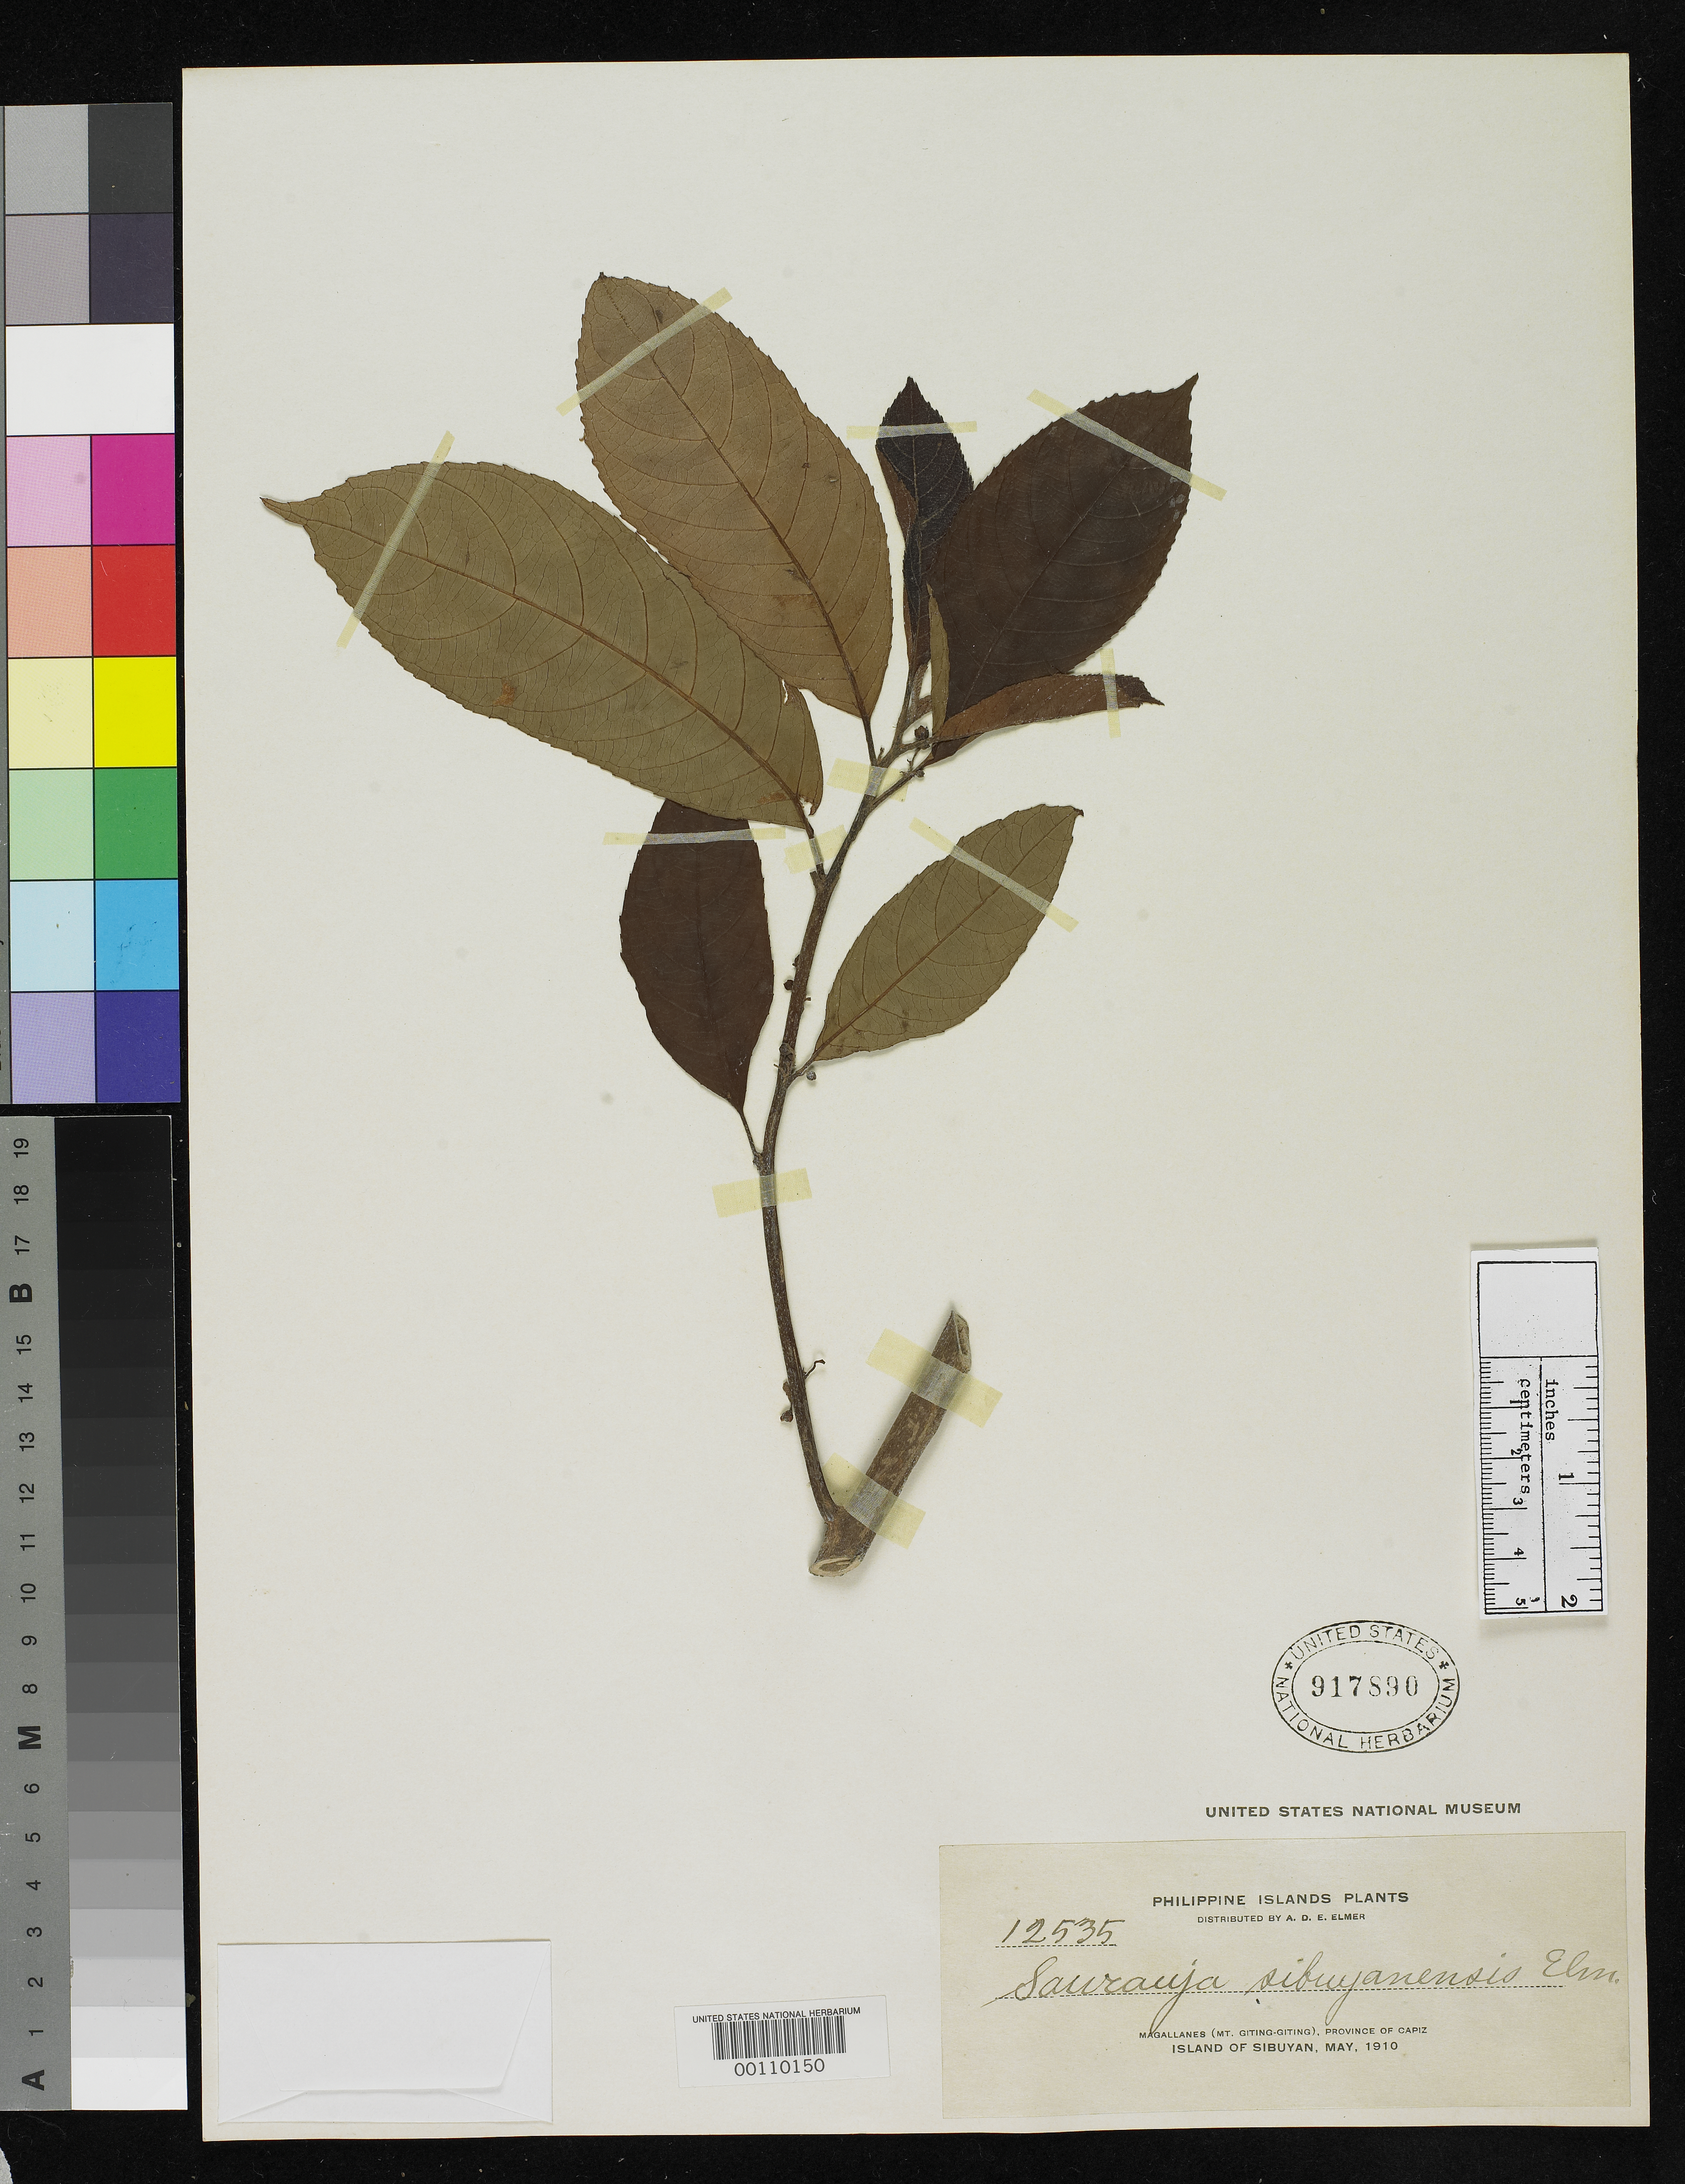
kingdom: Plantae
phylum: Tracheophyta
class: Magnoliopsida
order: Ericales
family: Actinidiaceae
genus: Saurauia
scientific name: Saurauia sibuyanensis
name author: Elmer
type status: Isotype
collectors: A. D. E. Elmer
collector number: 12535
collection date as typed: May 1910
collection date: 1910-05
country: Philippines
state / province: Mimaropa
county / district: Romblon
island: Sibuyan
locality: Magallanes, Mt. Giting-Giting; alt. 500 ft.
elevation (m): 152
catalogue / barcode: US 917890